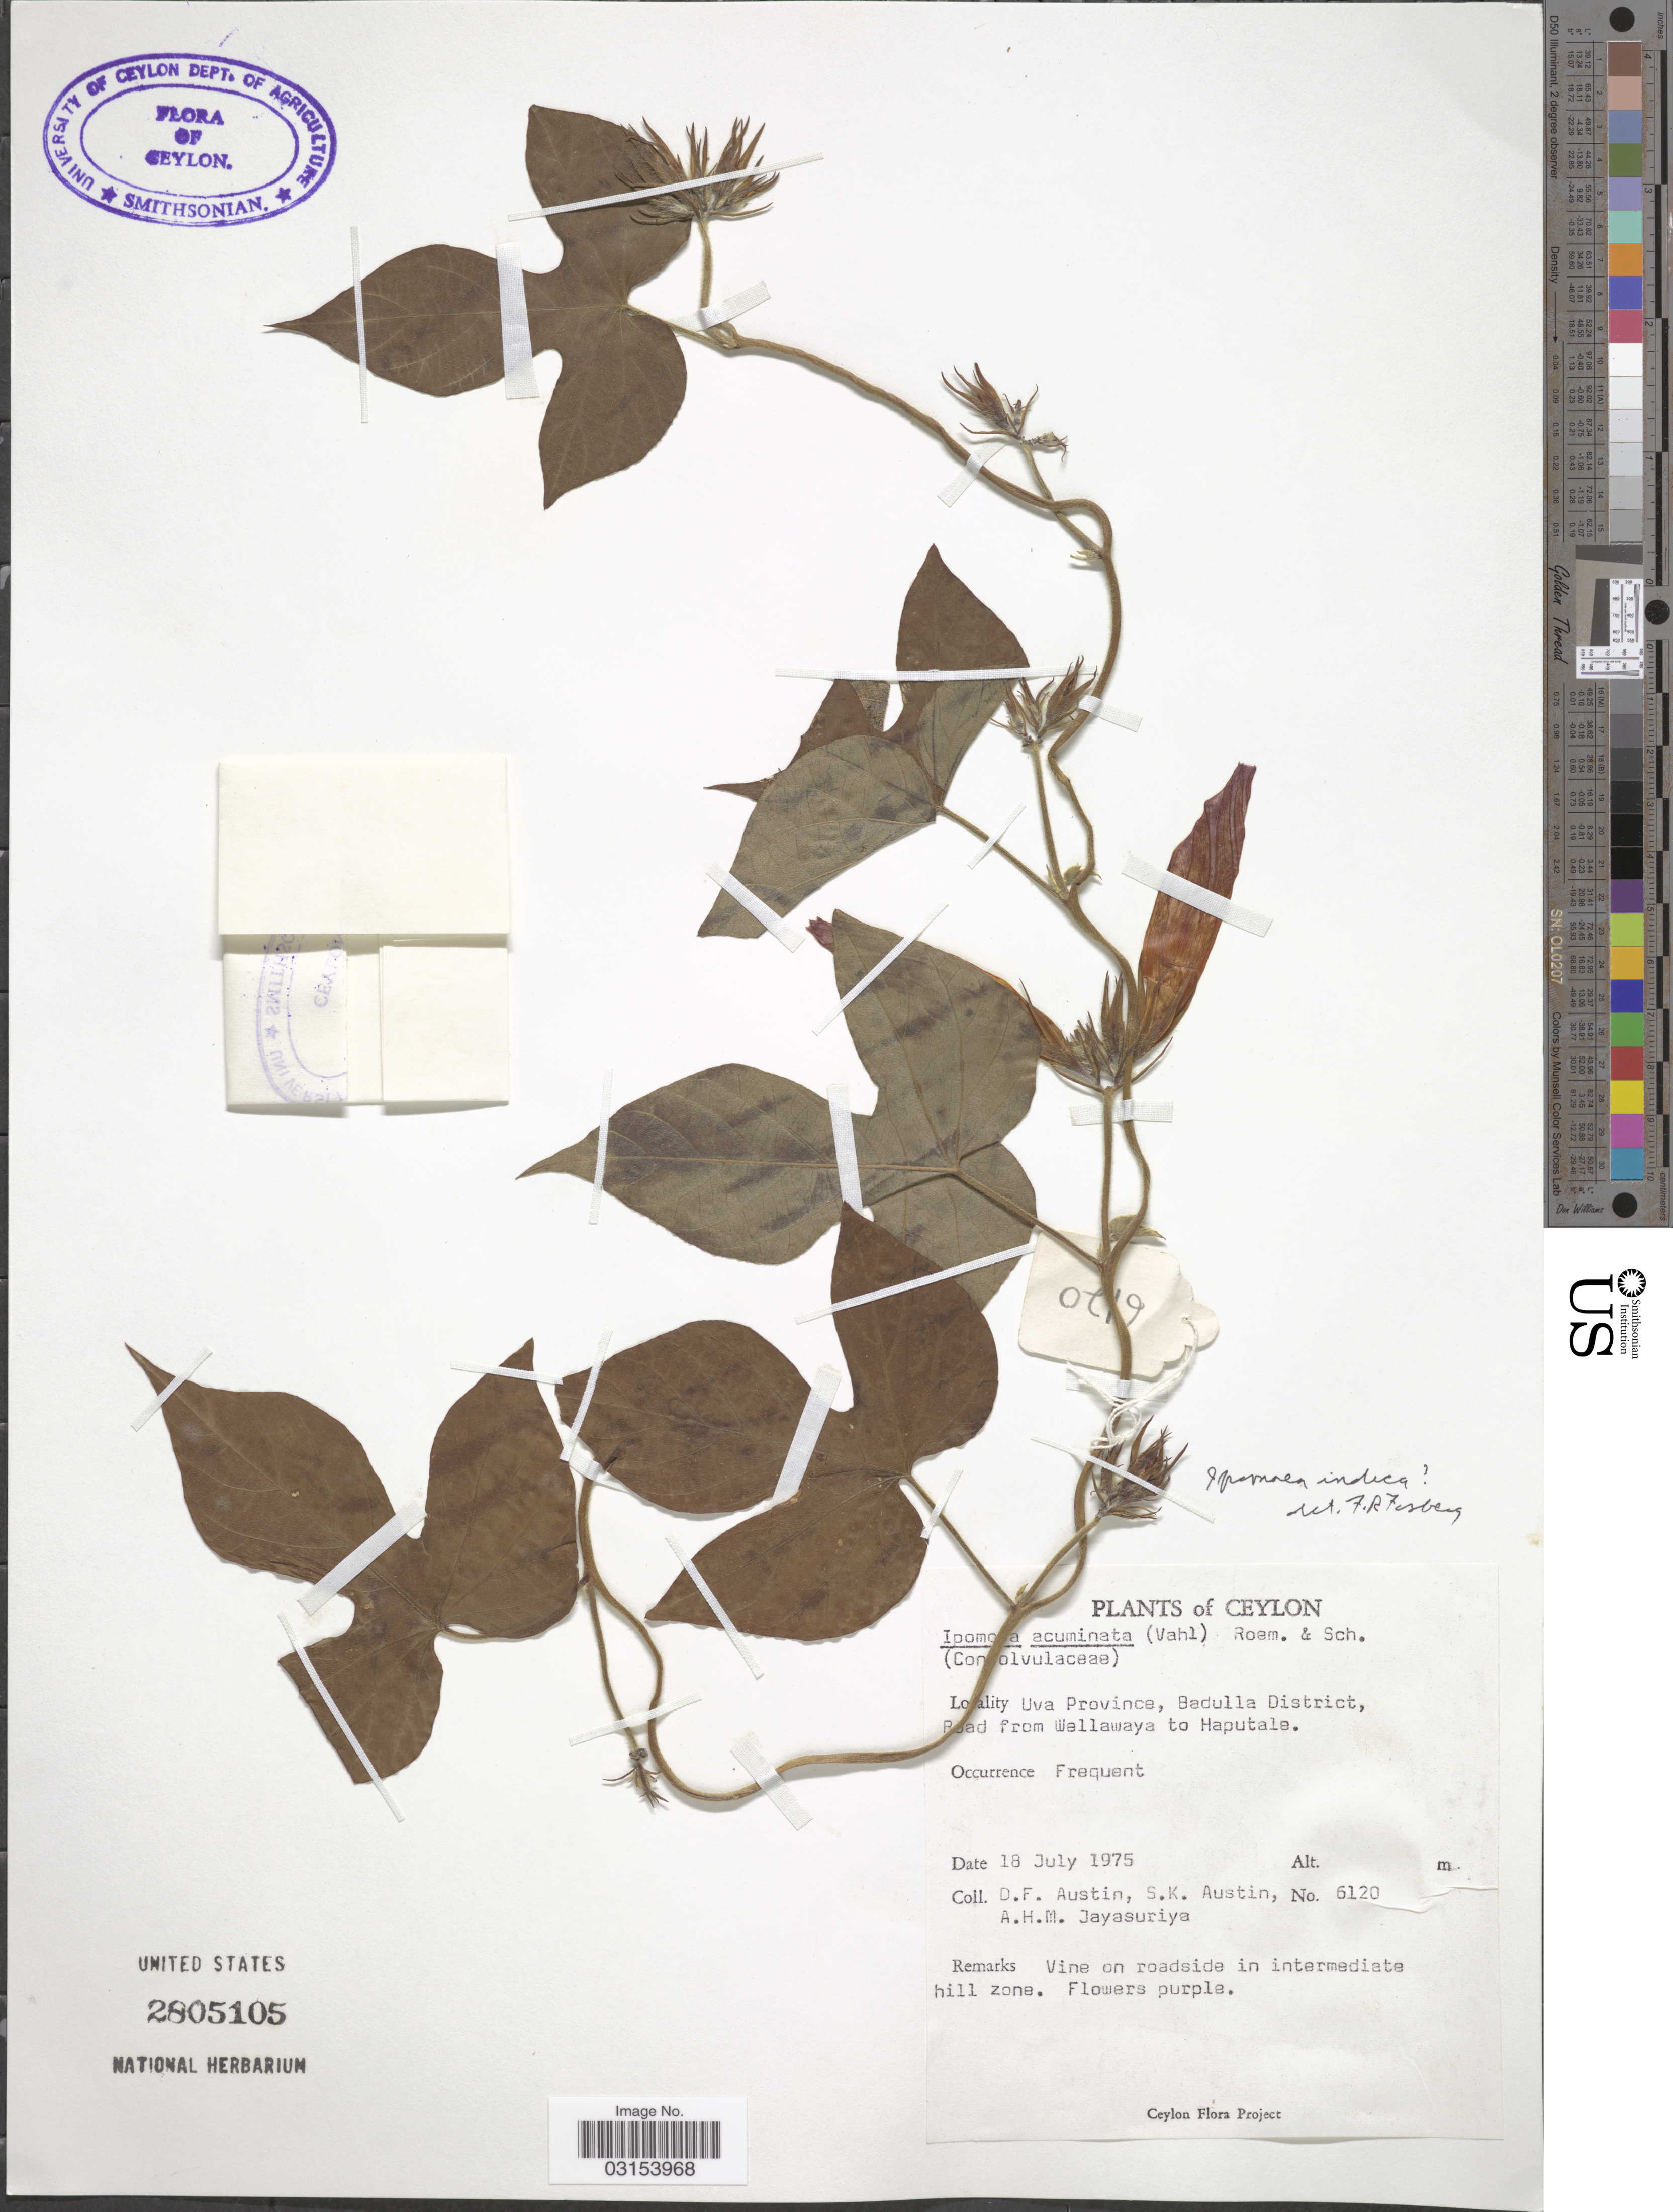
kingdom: Plantae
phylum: Tracheophyta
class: Magnoliopsida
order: Solanales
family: Convolvulaceae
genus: Ipomoea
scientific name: Ipomoea indica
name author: (Burm.) Merr.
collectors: D. Austin, S. Austin & A. H. Jayasuriya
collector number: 6120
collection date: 1975-07-18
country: Sri Lanka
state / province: Uva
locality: Ceylon. Badulla District, Road from Wellawaya to Haputale.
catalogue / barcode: US 2805105